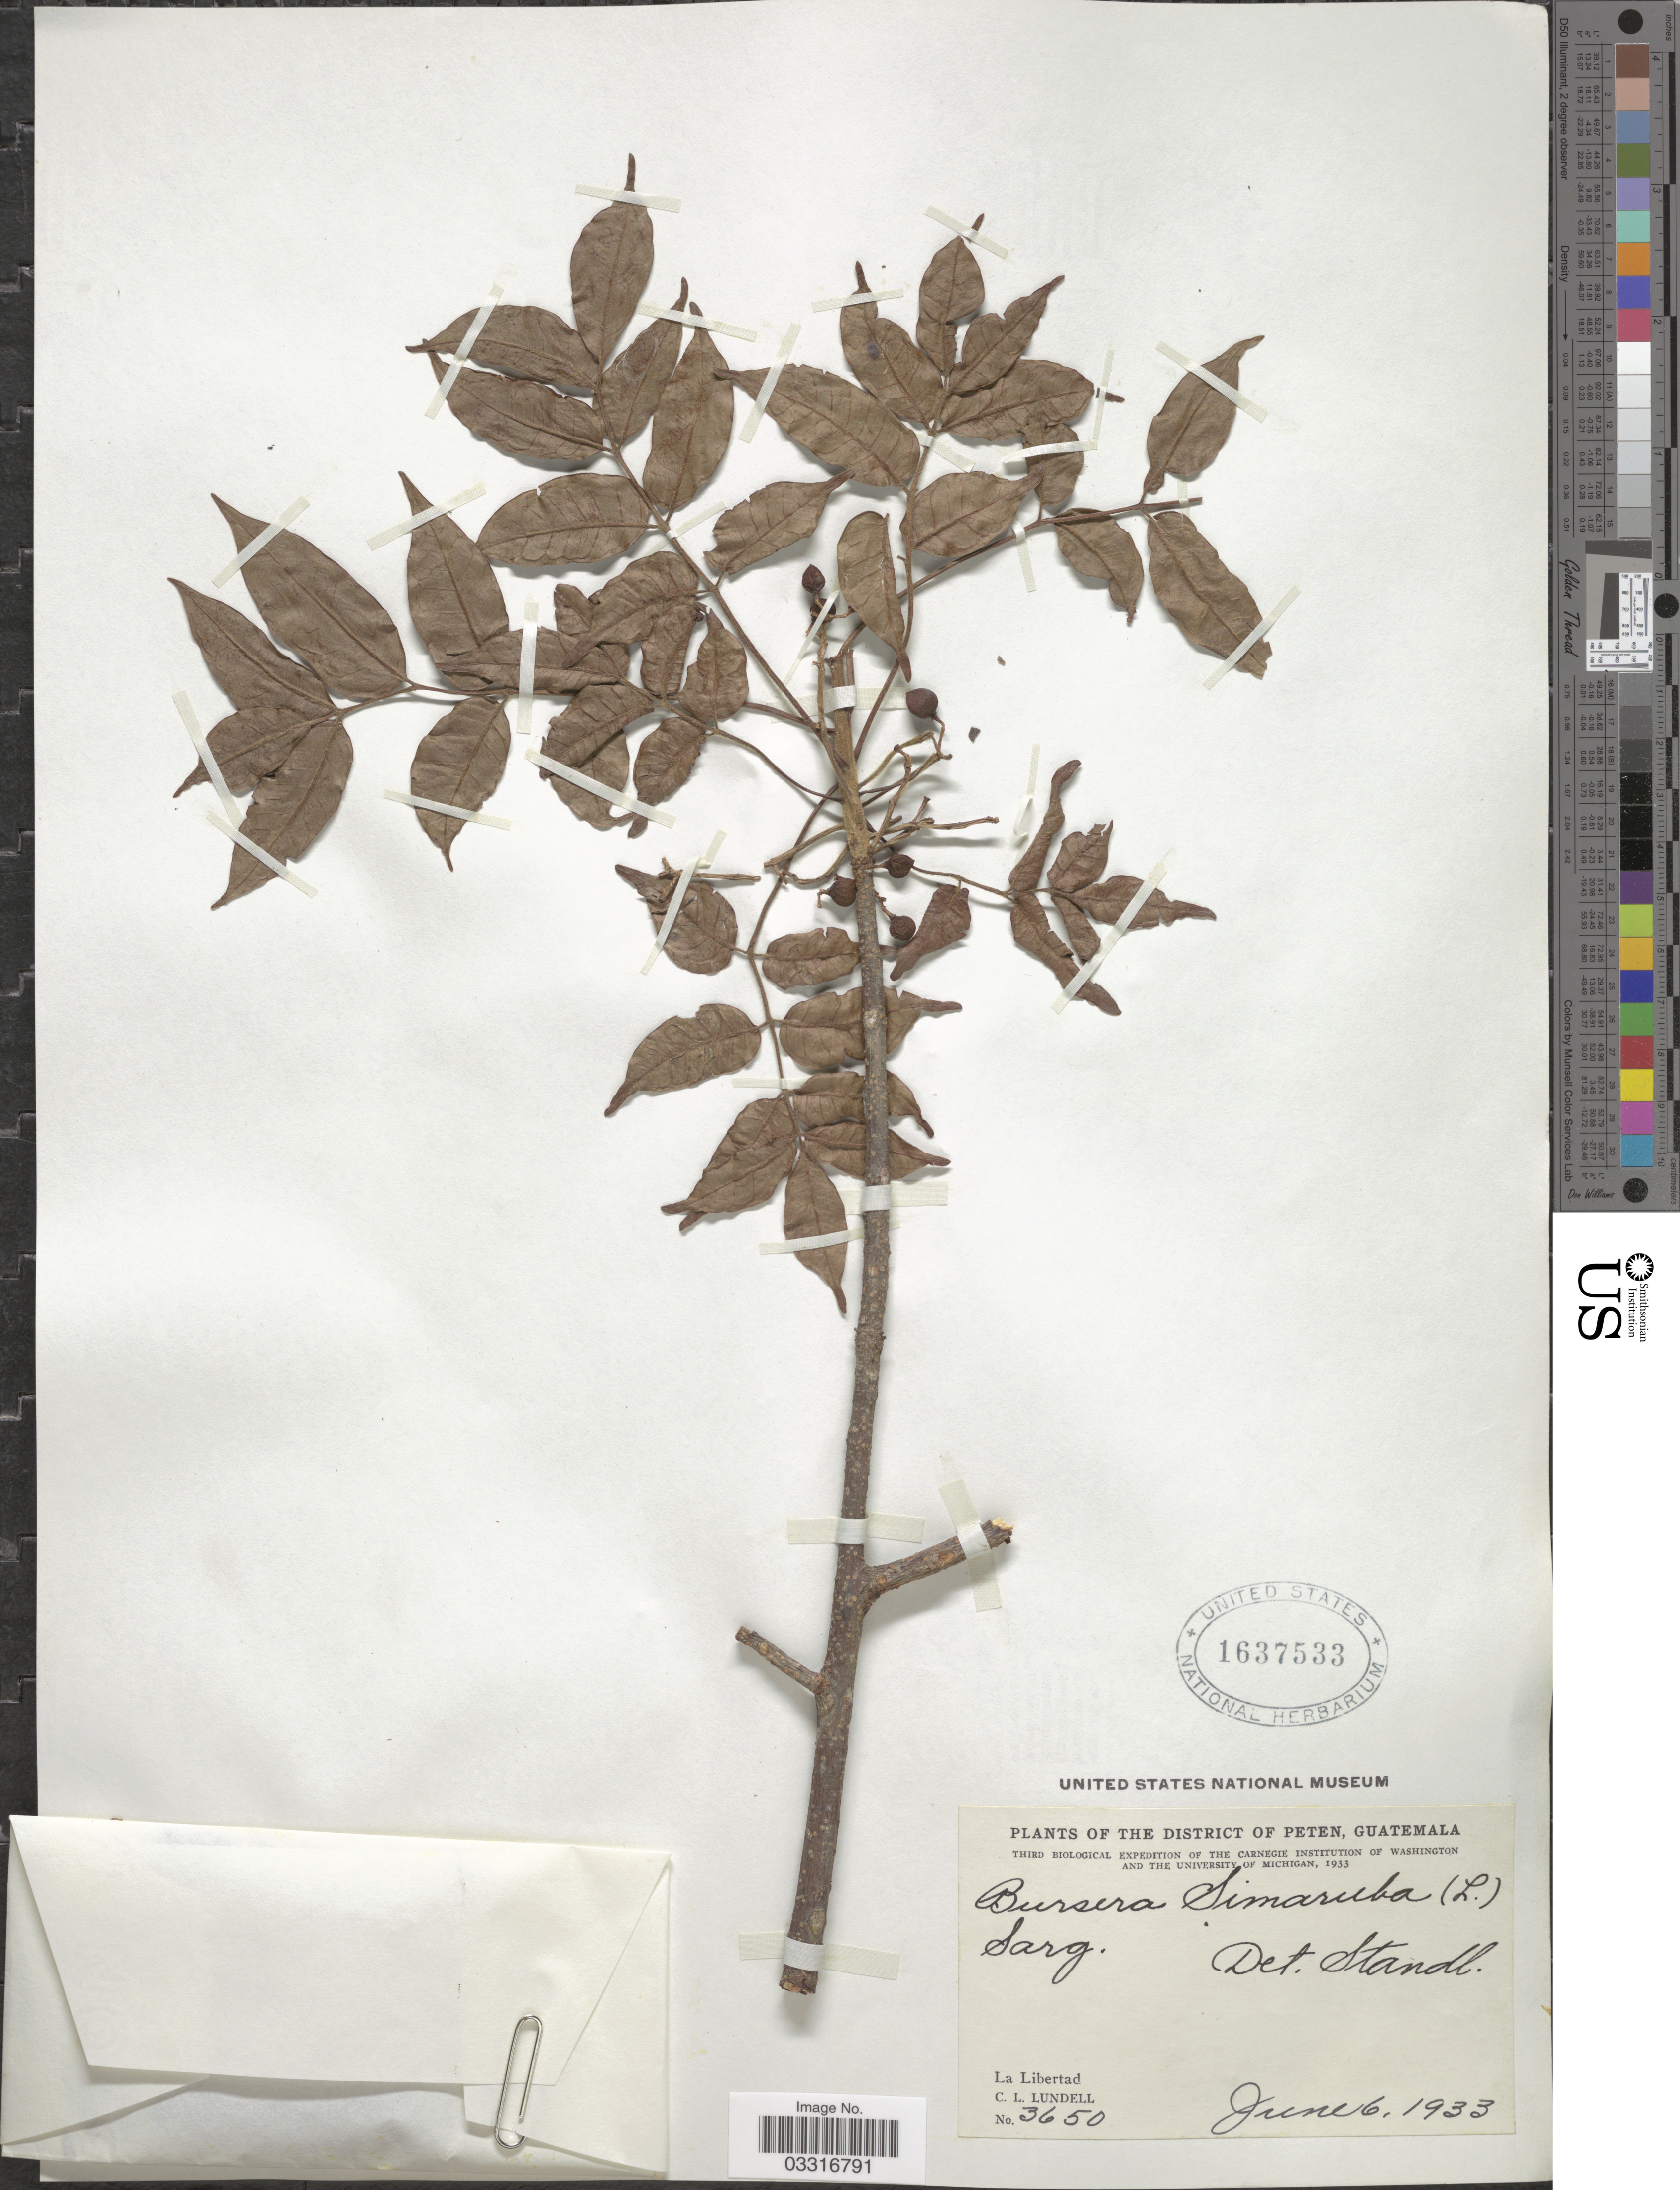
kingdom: Plantae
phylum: Tracheophyta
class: Magnoliopsida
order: Sapindales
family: Burseraceae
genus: Bursera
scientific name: Bursera simaruba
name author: (L.) Sarg.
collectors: C. L. Lundell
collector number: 3650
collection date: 1933-06-06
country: Guatemala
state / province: El Petén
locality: The District of Peten, La Libertad.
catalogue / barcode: US 1637533